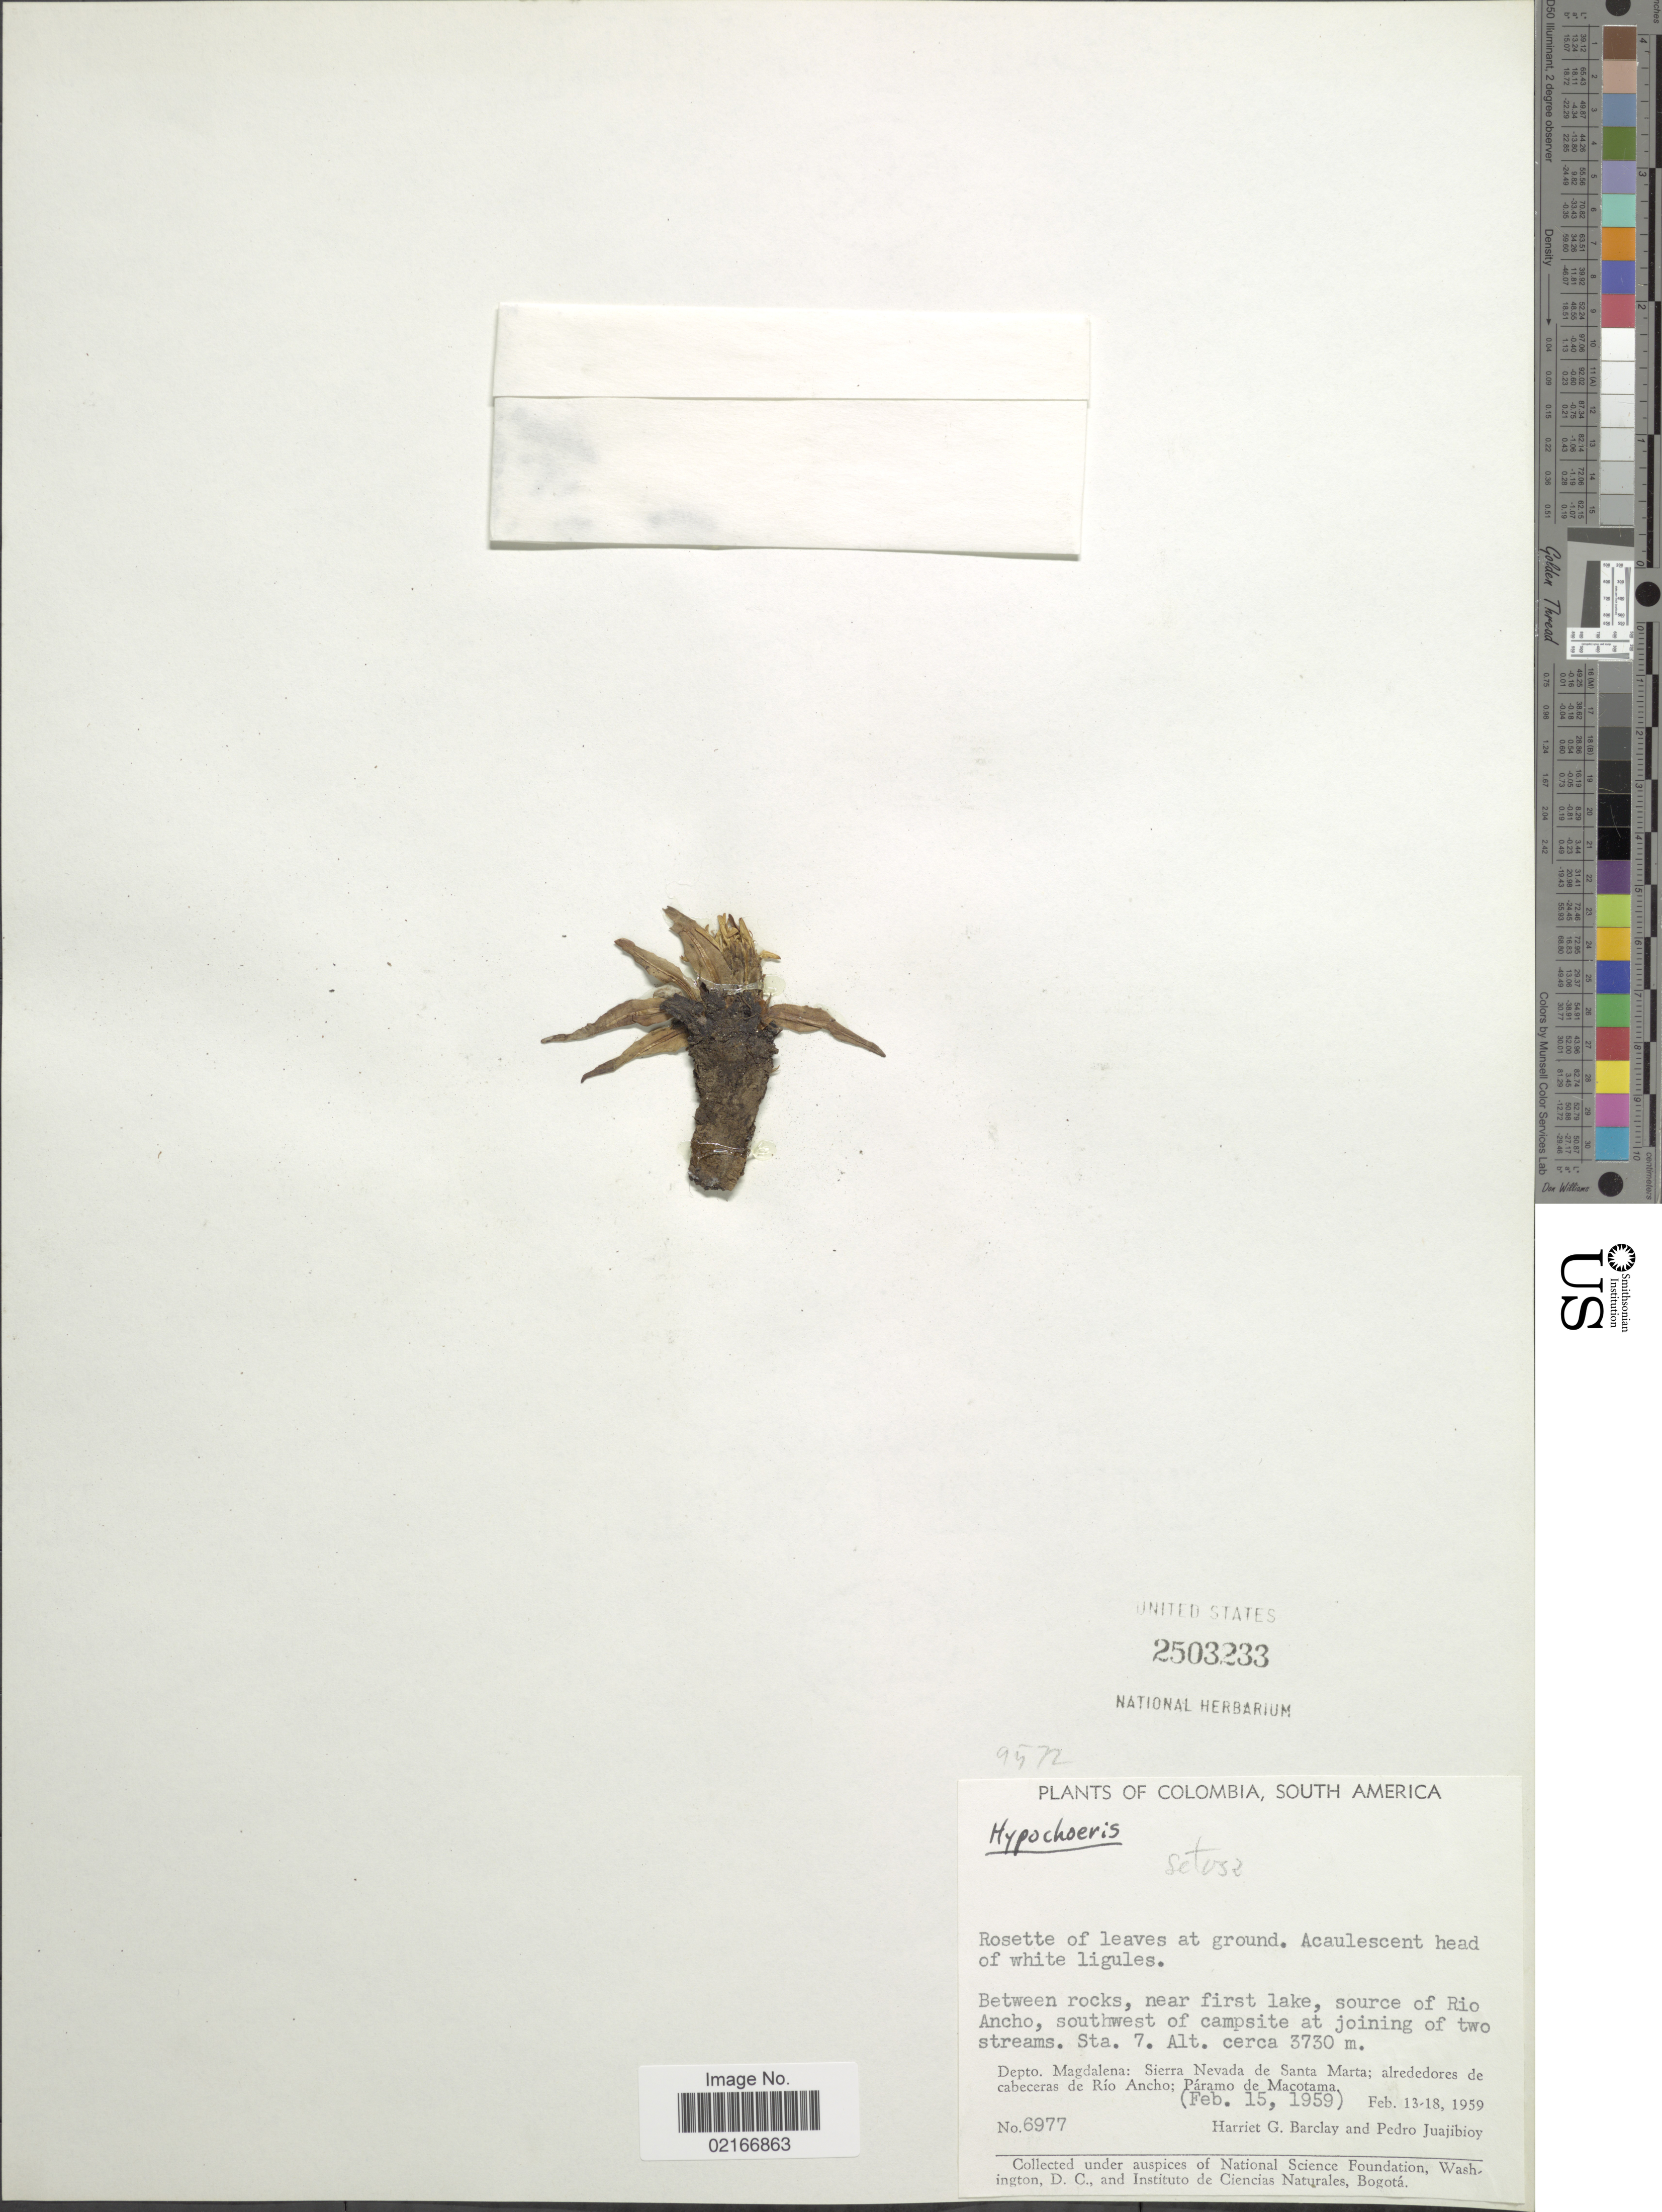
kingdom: Plantae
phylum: Tracheophyta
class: Magnoliopsida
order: Asterales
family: Asteraceae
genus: Hypochaeris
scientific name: Hypochaeris setosa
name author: Formánek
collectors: H. G. Barclay & P. Juajibioy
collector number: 6977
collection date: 1959-02-15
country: Colombia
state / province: Magdalena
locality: Near first lake, source of Rio Ancho, southwest of campsite at joining of two stream. Sta. 7. Sierra Nevada de Santa Marta; alrededores de cabeceras de Río Ancho; Páramo de Macotama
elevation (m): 3730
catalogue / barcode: US 2503233